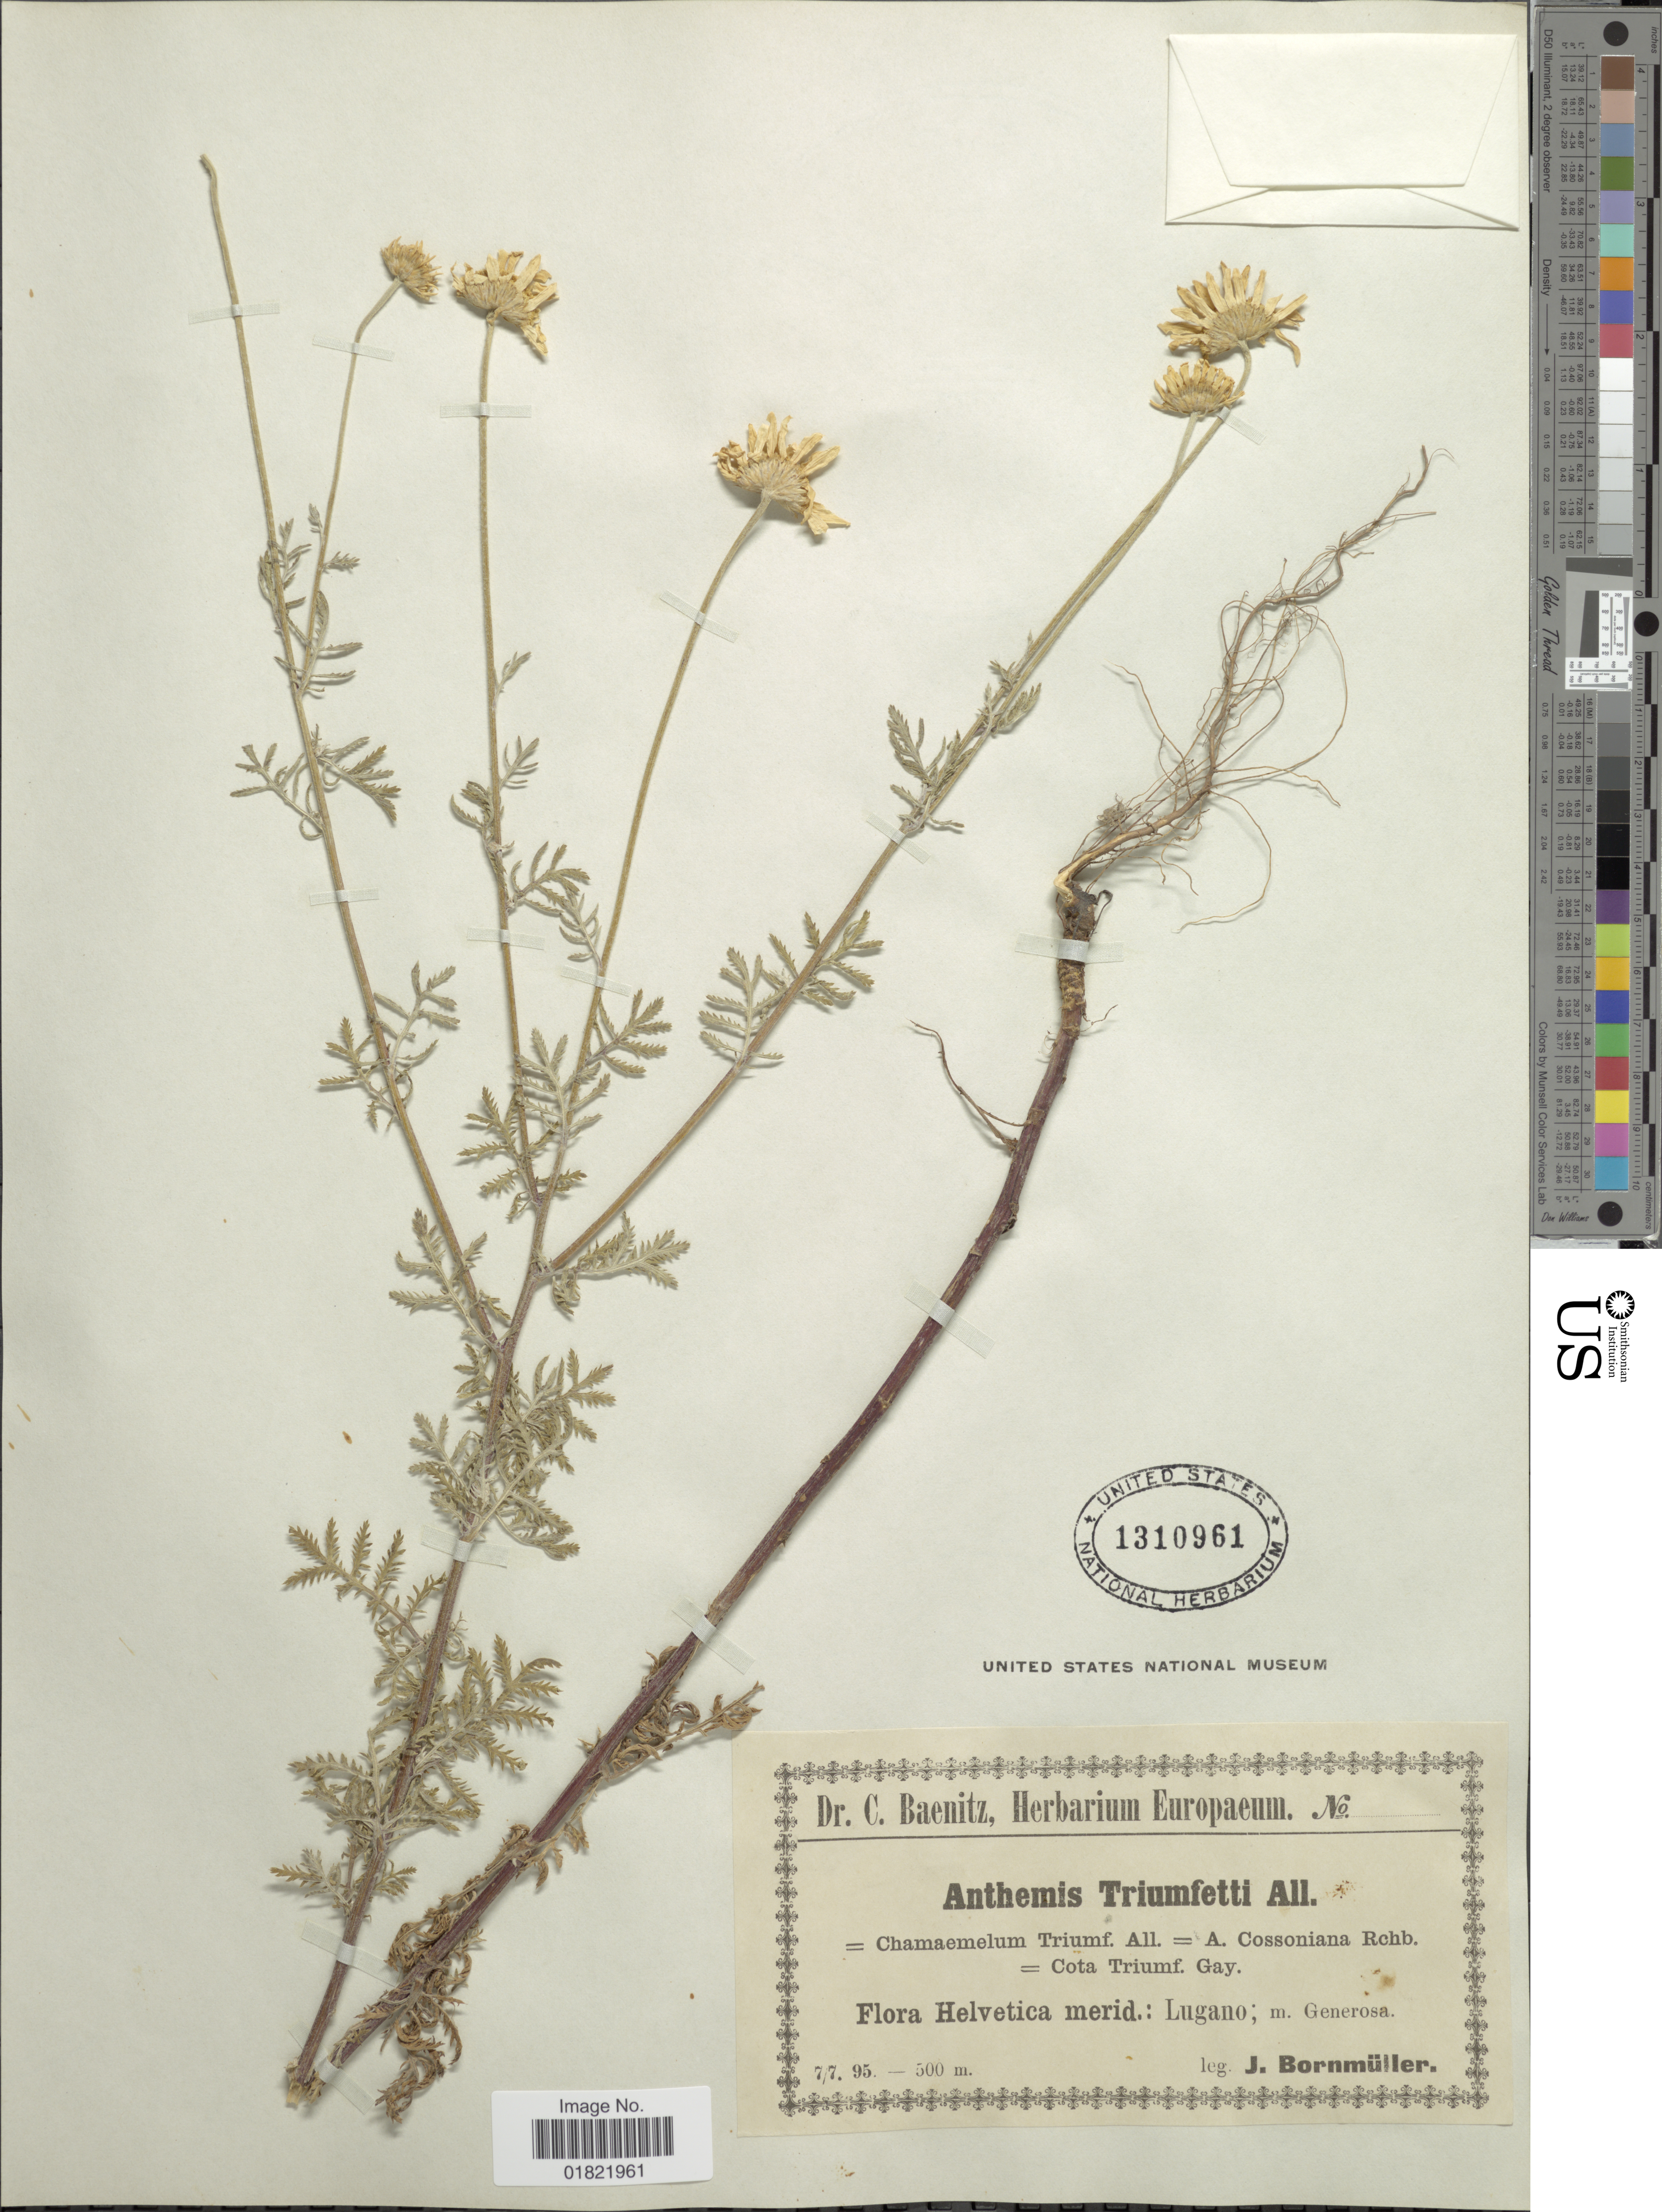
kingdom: Plantae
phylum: Tracheophyta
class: Magnoliopsida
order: Asterales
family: Asteraceae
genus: Anthemis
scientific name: Anthemis triumfetti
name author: (L.) All.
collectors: J. Bornmüller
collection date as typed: Transcribed d/m/y: 7/7/95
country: Switzerland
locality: Lugano; m. Generosa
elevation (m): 500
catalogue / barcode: US 1310961